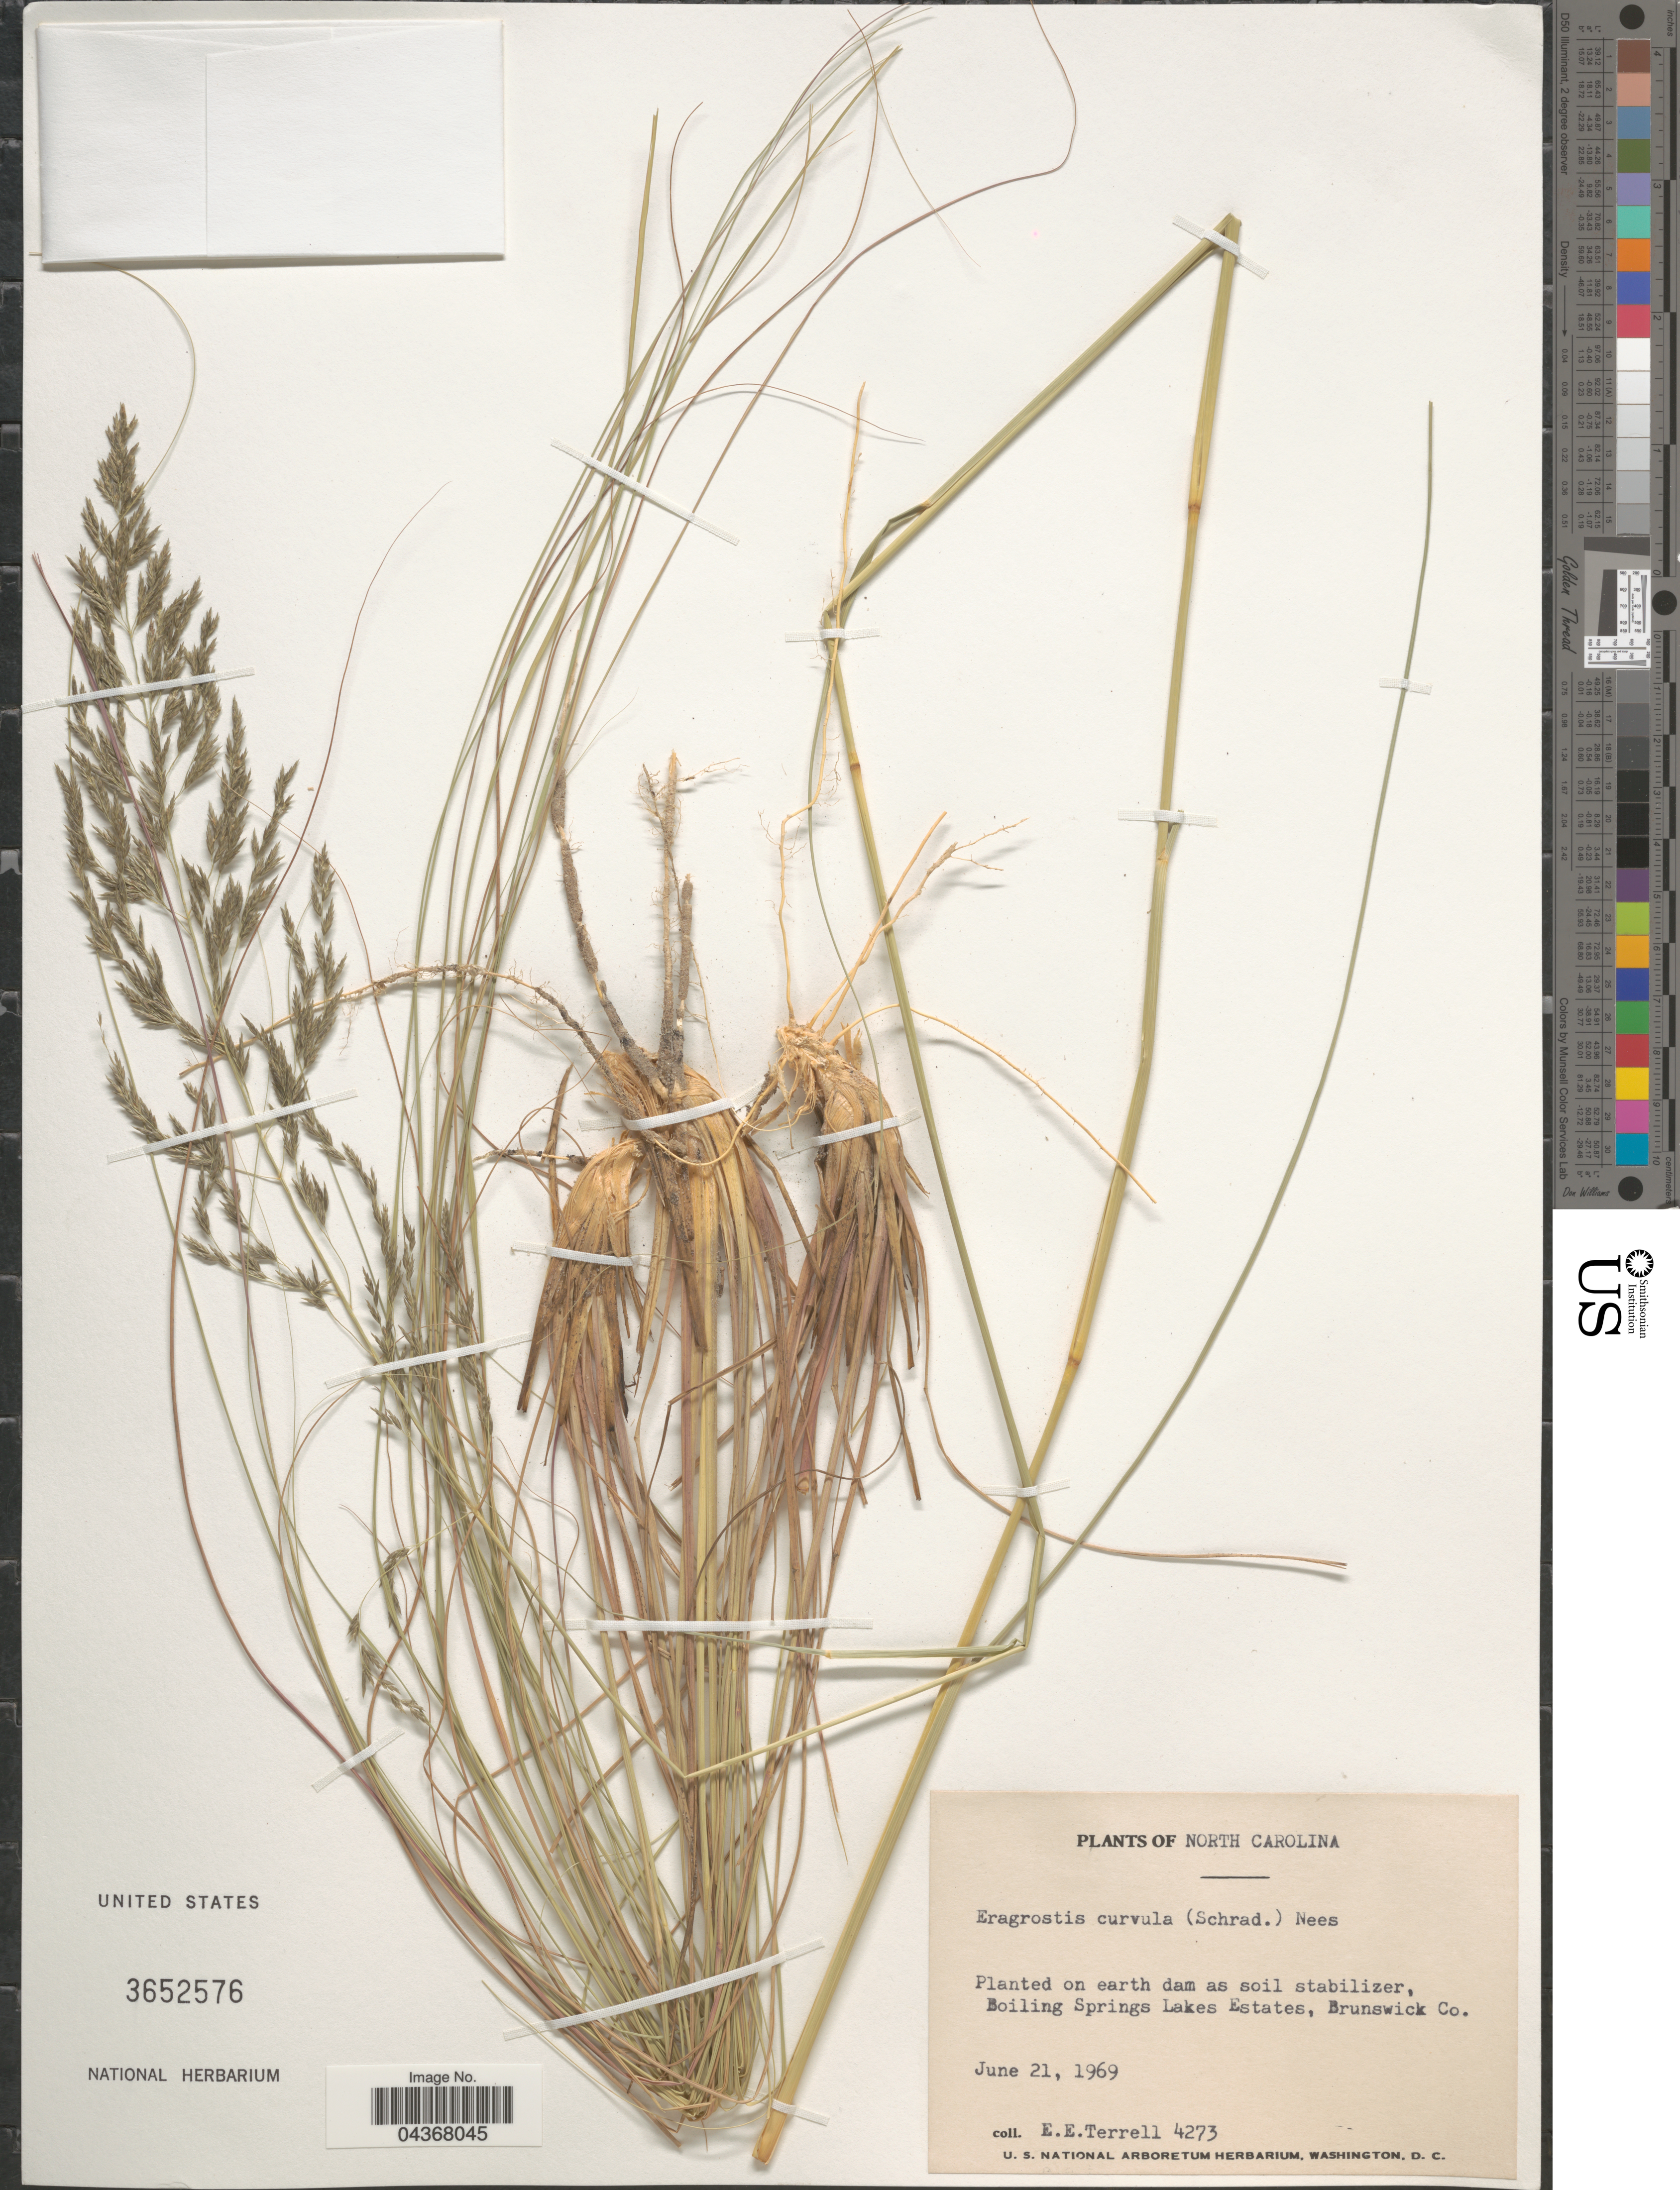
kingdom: Plantae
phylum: Tracheophyta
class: Liliopsida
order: Poales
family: Poaceae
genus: Eragrostis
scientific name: Eragrostis curvula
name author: (Schrad.) Nees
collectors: E. E. Terrell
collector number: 4273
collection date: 1969-06-21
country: United States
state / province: North Carolina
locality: Boiling Springs Lakes Estates, Brunswick Co.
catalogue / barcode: US 3652576